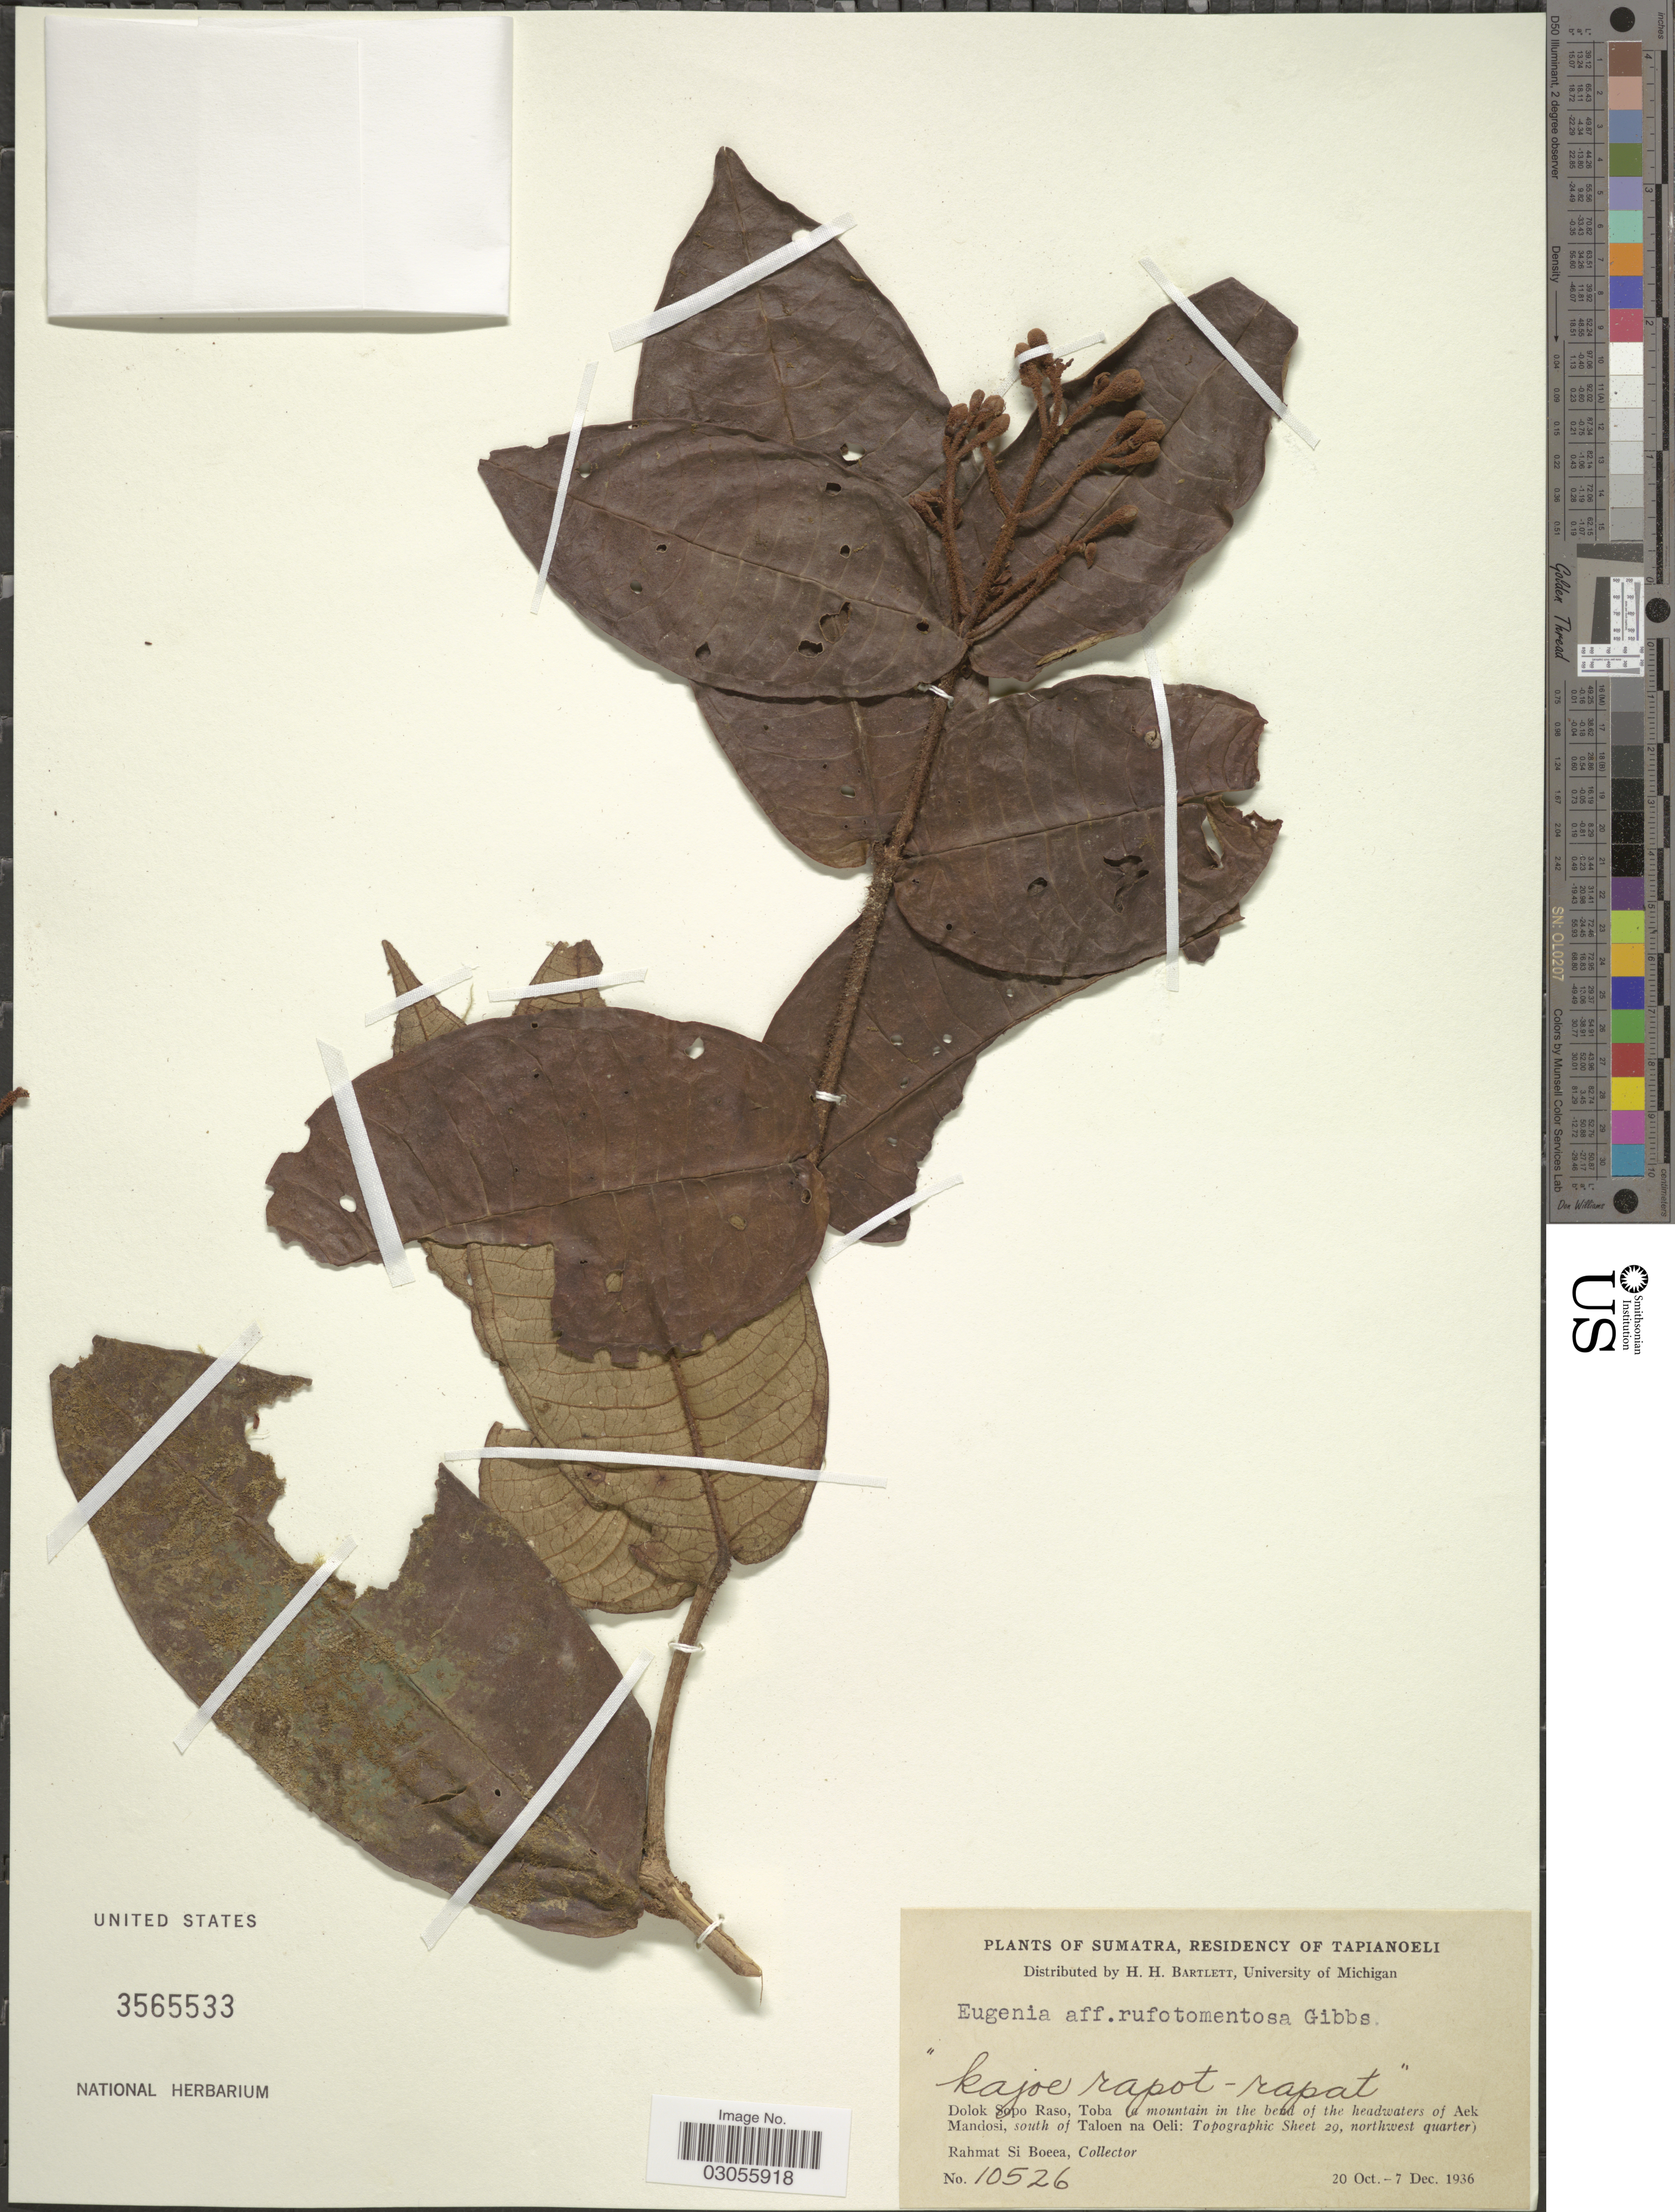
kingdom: Plantae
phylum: Tracheophyta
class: Magnoliopsida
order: Myrtales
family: Myrtaceae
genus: Syzygium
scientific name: Syzygium sp.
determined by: Strong, Mark T., (BOT), Smithsonian Institution - National Museum of Natural History (UNITED STATES)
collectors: Rahmat Si Boeea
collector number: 10526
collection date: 1936-10-20/1936-12-07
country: Indonesia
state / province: Sumatra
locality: Residency of Tapianoeli. Dolok Sopo Raso, Toba (a mountain in the bend of the headwaters of Aek Mandosi, south of Taloen na Oeli: Topographic Sheet 29, northwest quarter).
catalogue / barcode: US 3565533